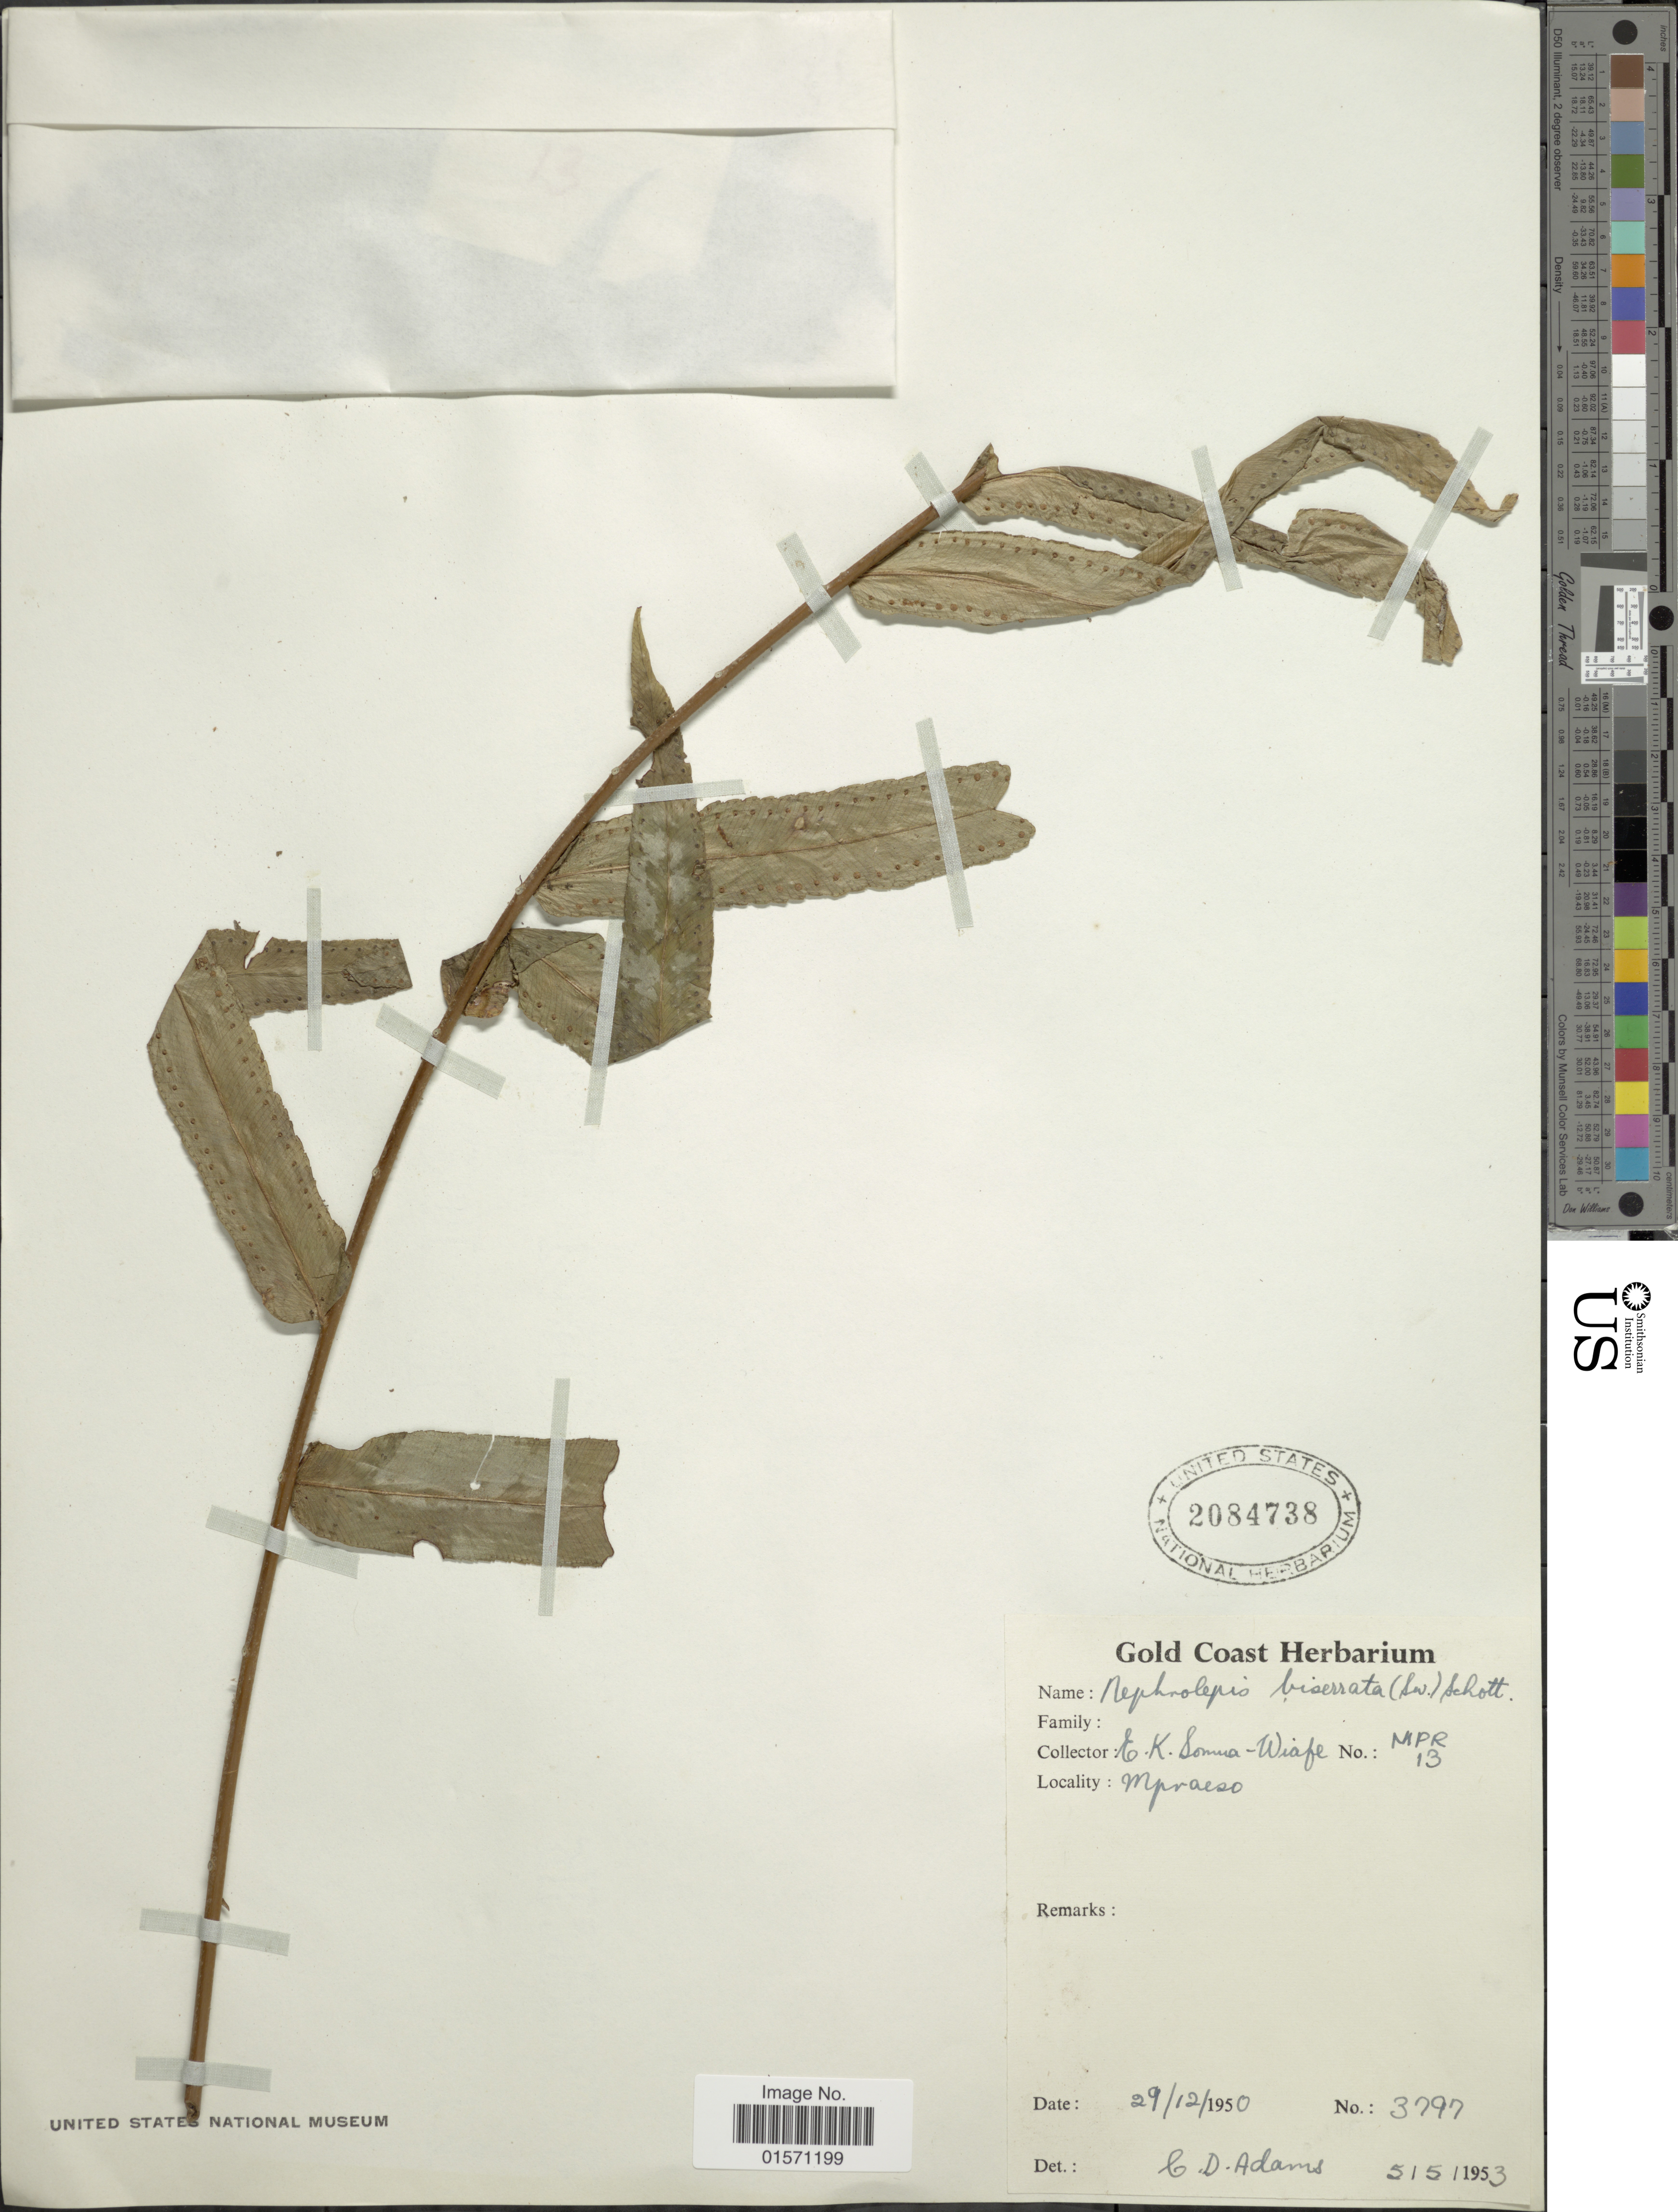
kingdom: Plantae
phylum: Tracheophyta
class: Polypodiopsida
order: Polypodiales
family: Nephrolepidaceae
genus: Nephrolepis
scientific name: Nephrolepis biserrata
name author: (Sw.) Schott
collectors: E. Sommer-Wiafe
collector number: MPR 13/3797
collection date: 1950-12-29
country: Ghana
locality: Mpraeso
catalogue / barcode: US 2084738